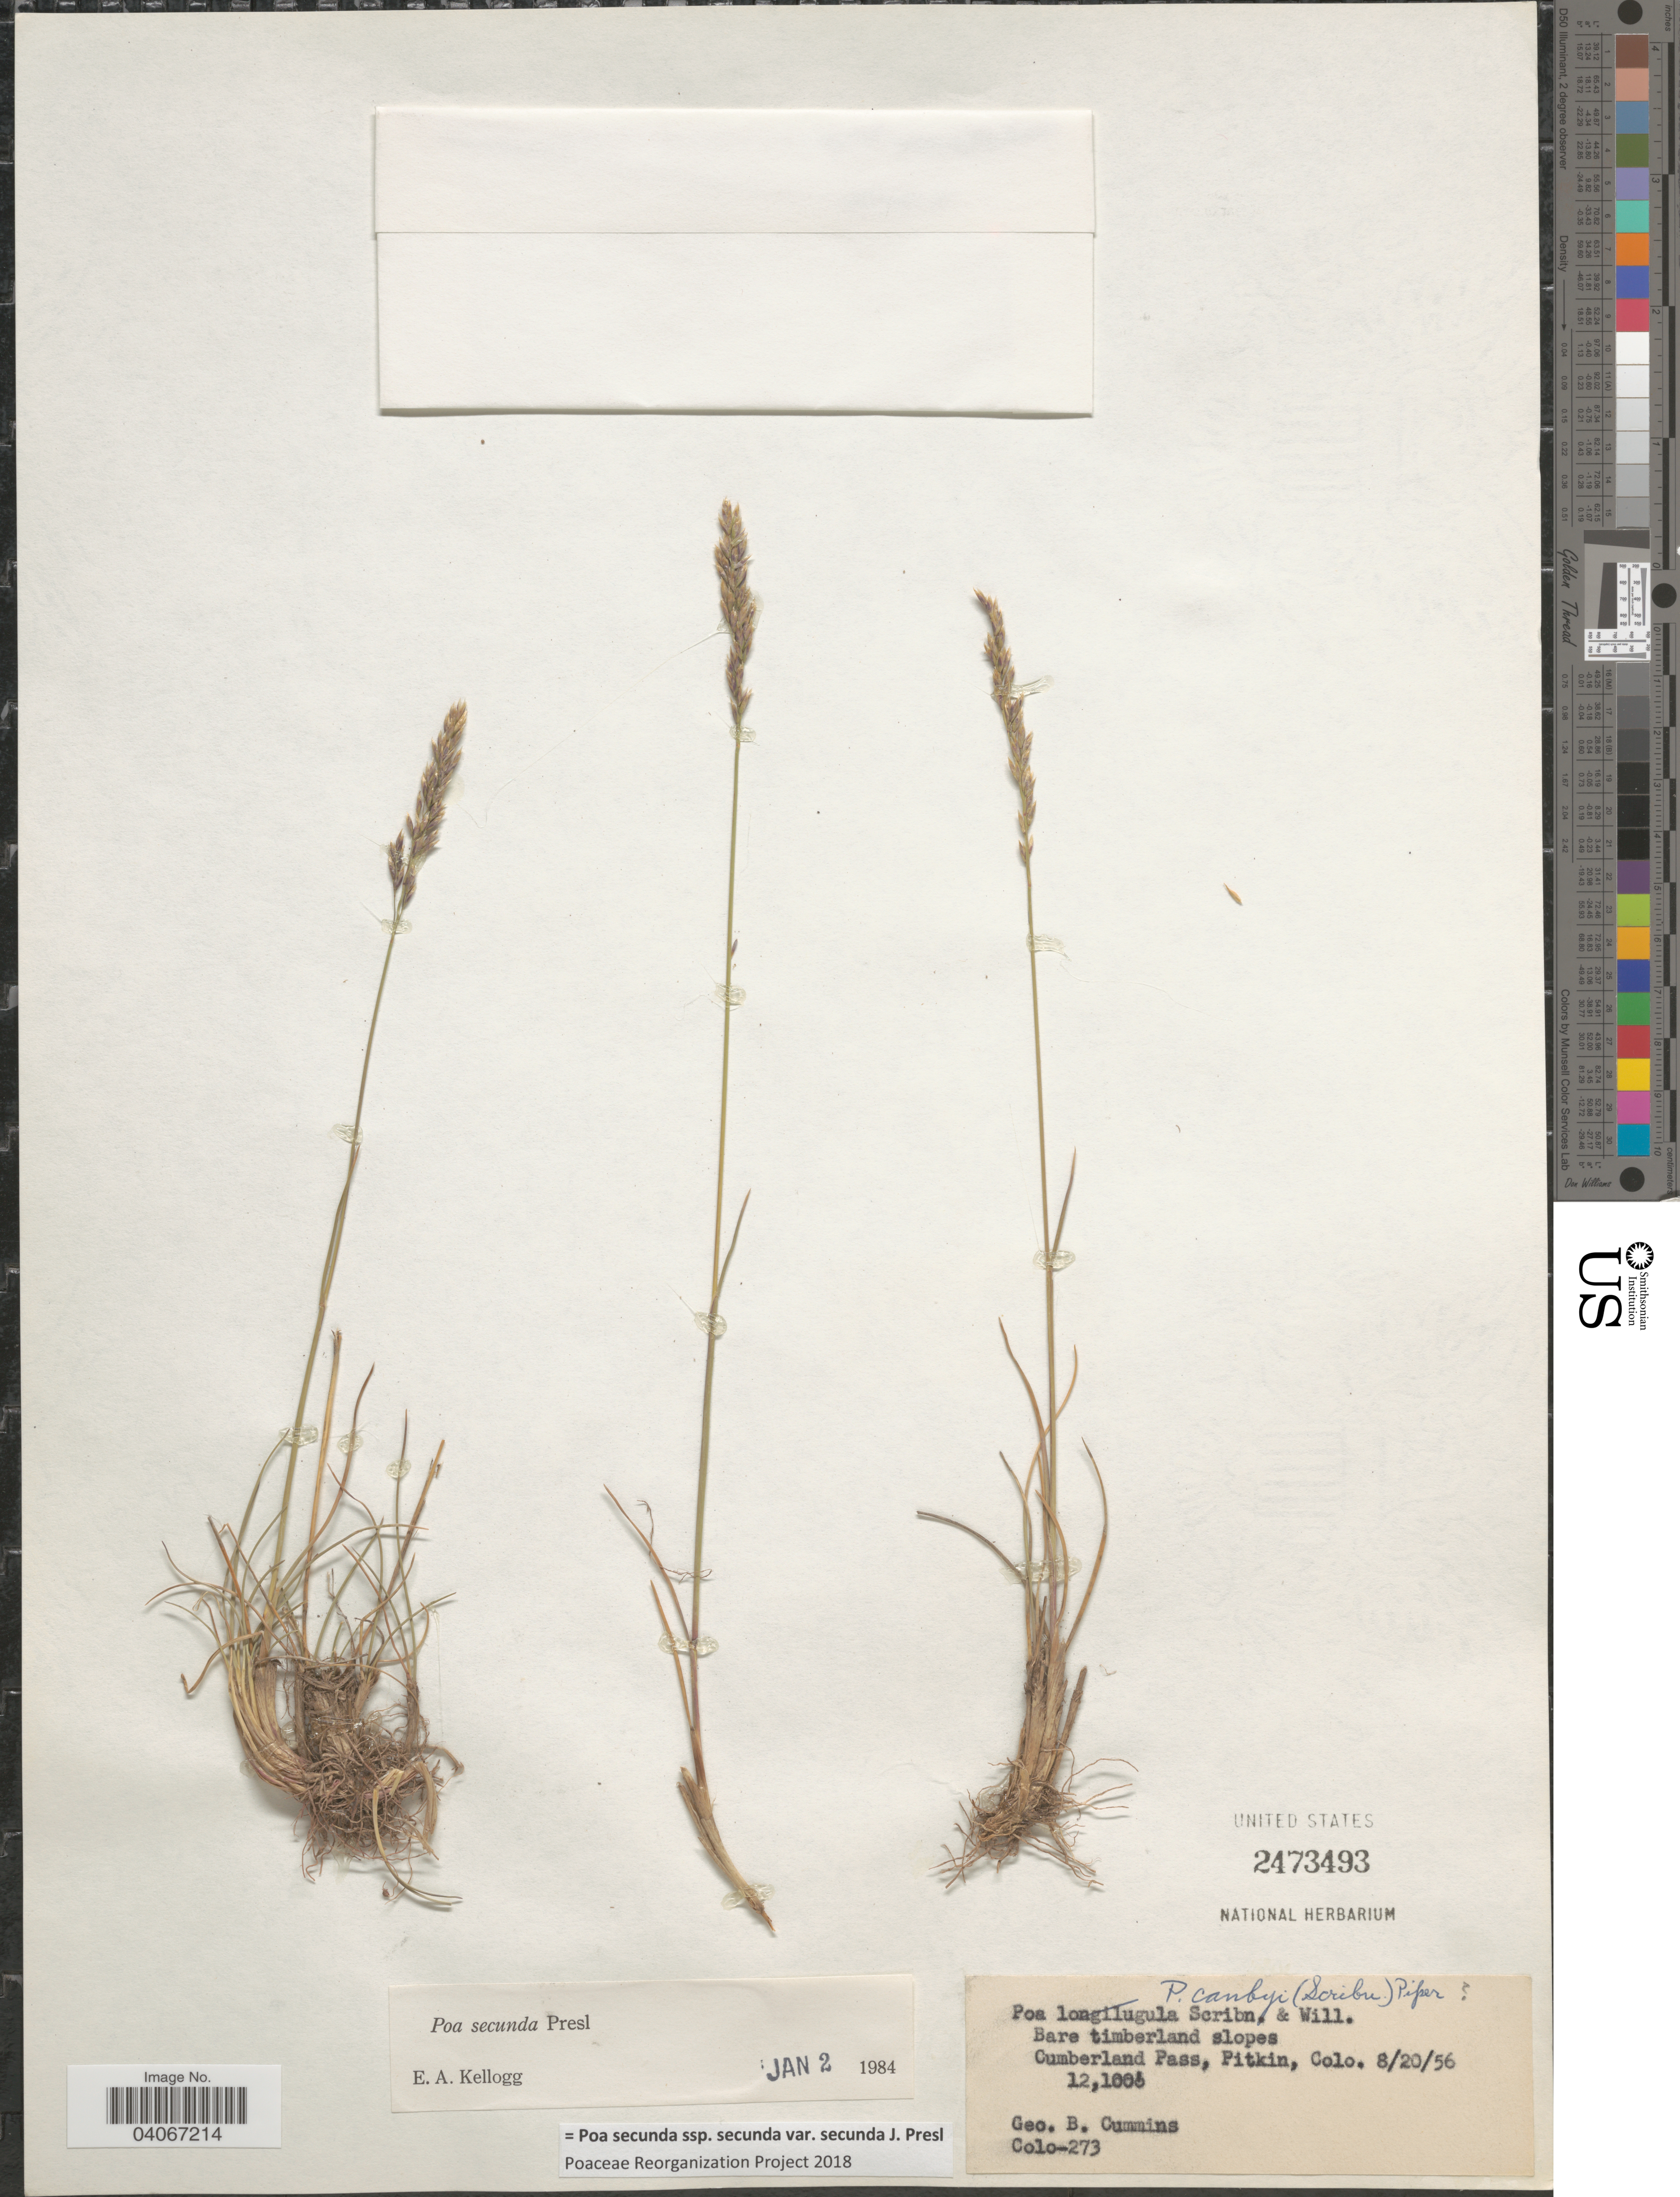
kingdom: Plantae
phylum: Tracheophyta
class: Liliopsida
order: Poales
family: Poaceae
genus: Poa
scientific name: Poa secunda subsp. secunda var. secunda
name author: J. Presl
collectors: G. Cummins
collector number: Colo-273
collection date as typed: Transcribed d/m/y: 20/8/56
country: United States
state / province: Colorado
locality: Cumberland Pass, Pitkin.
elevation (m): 3688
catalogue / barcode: US 2473493